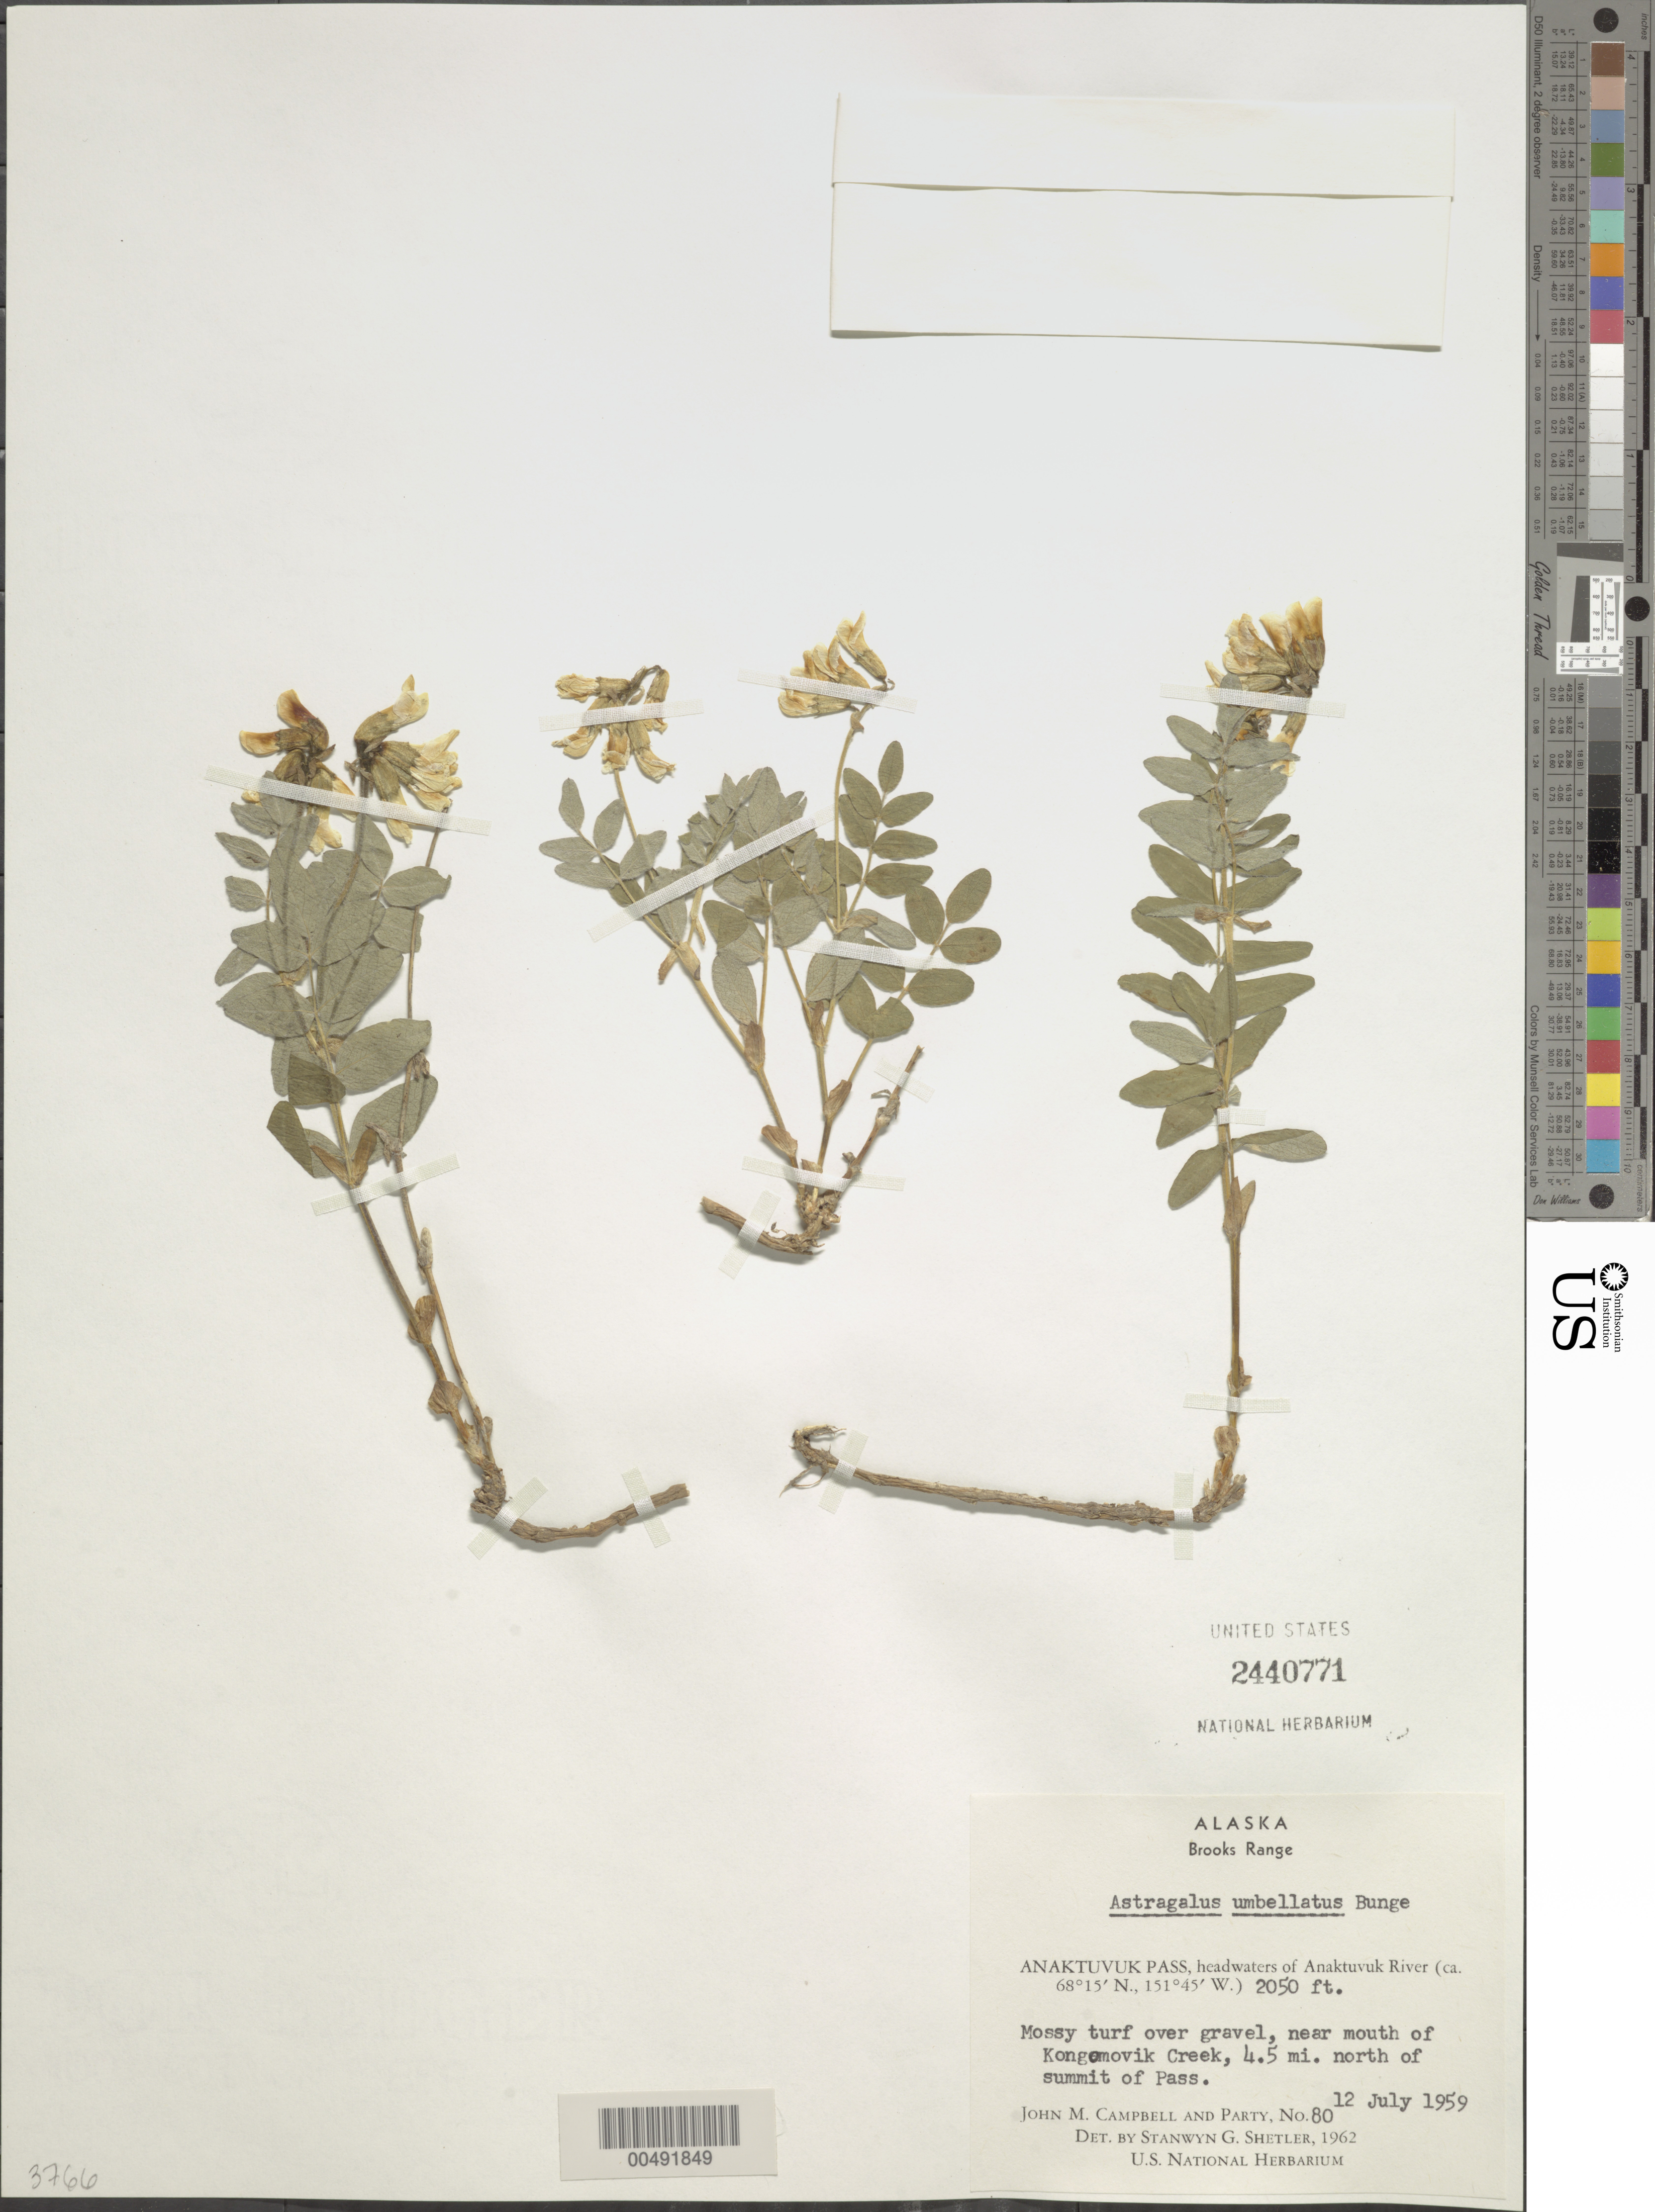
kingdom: Plantae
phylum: Tracheophyta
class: Magnoliopsida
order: Fabales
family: Fabaceae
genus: Astragalus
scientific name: Astragalus umbellatus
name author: Bunge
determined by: Shetler, Stanwyn G., (US), NMNH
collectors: J. M. Campbell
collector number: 80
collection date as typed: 12 Jul 1959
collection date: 1959-07-12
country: United States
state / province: Alaska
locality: Brooks Range, 4.5 mi. N of summit of Anaktuvuk Pass, headwaters of Anaktuvuk River, near mouth of Kongomovik Creek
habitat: mossy turf over gravel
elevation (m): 625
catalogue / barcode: US 2440771